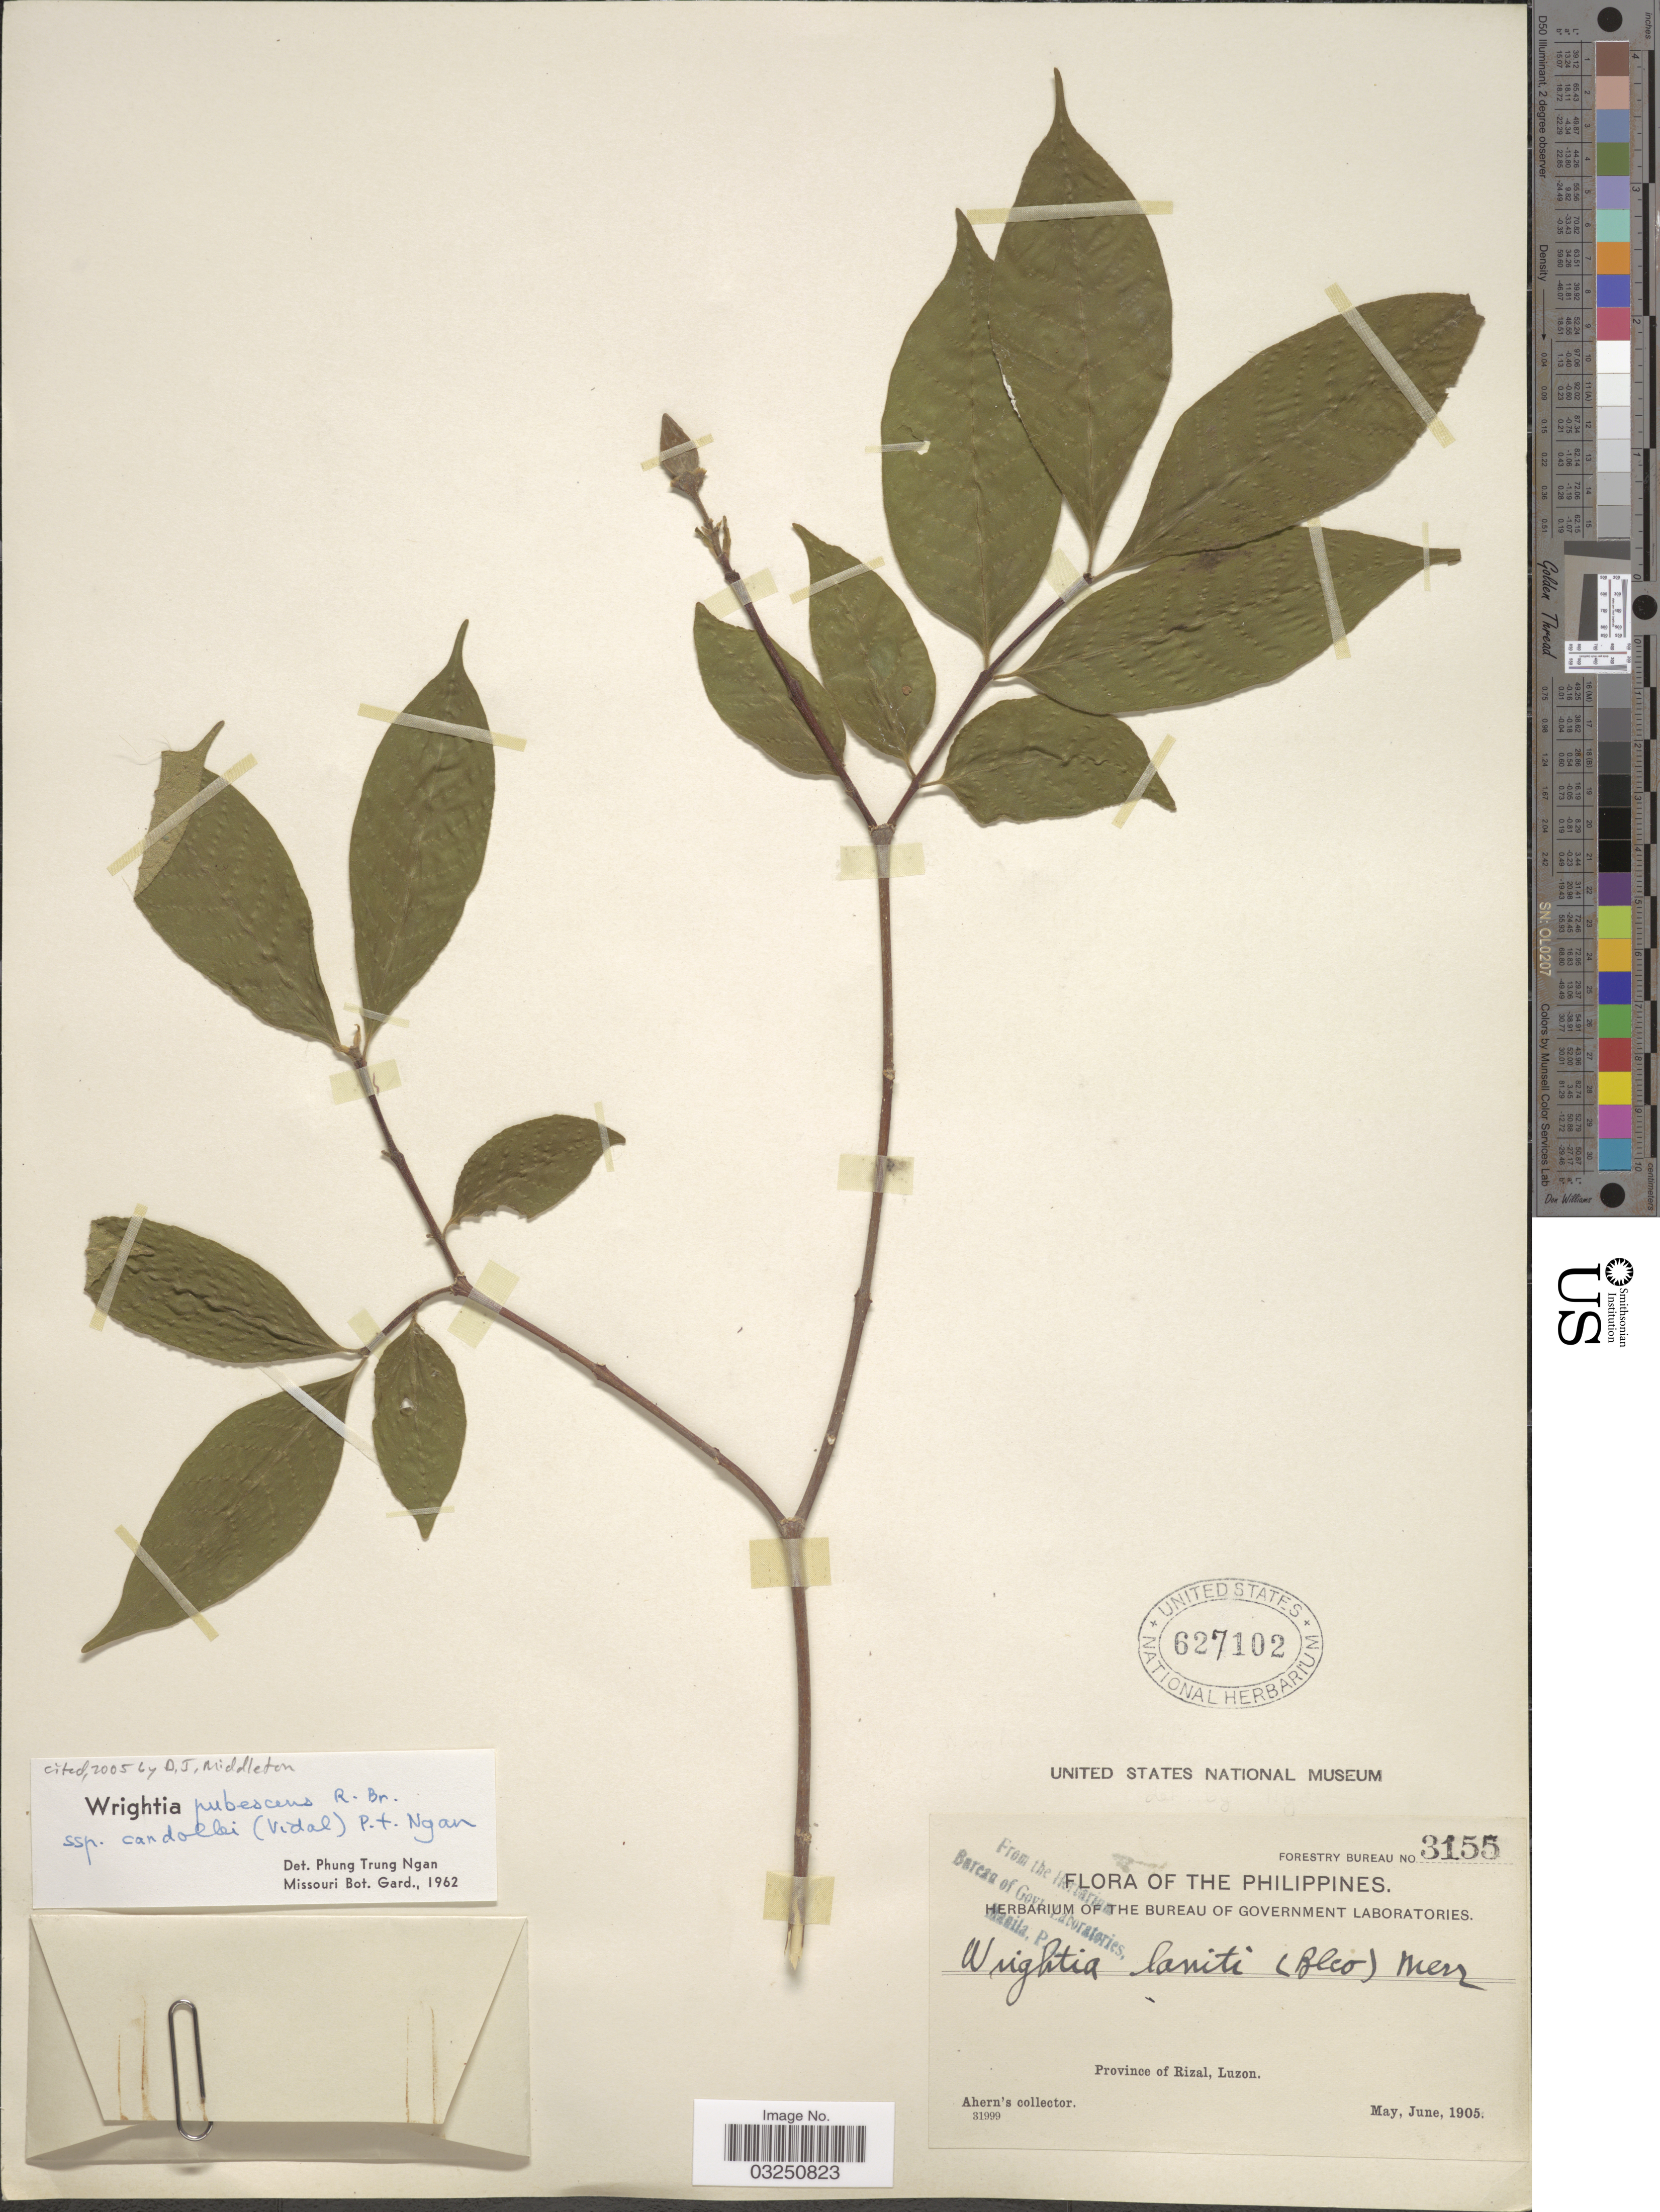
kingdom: Plantae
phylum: Tracheophyta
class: Magnoliopsida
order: Gentianales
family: Apocynaceae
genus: Wrightia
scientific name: Wrightia pubescens subsp. laniti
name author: (M. Blanco) Ngan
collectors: Ahern's collector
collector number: Forestry Bureau 3155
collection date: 1905-05/1905-06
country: Philippines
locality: Province of Rizal, Luzon.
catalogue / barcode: US 627102